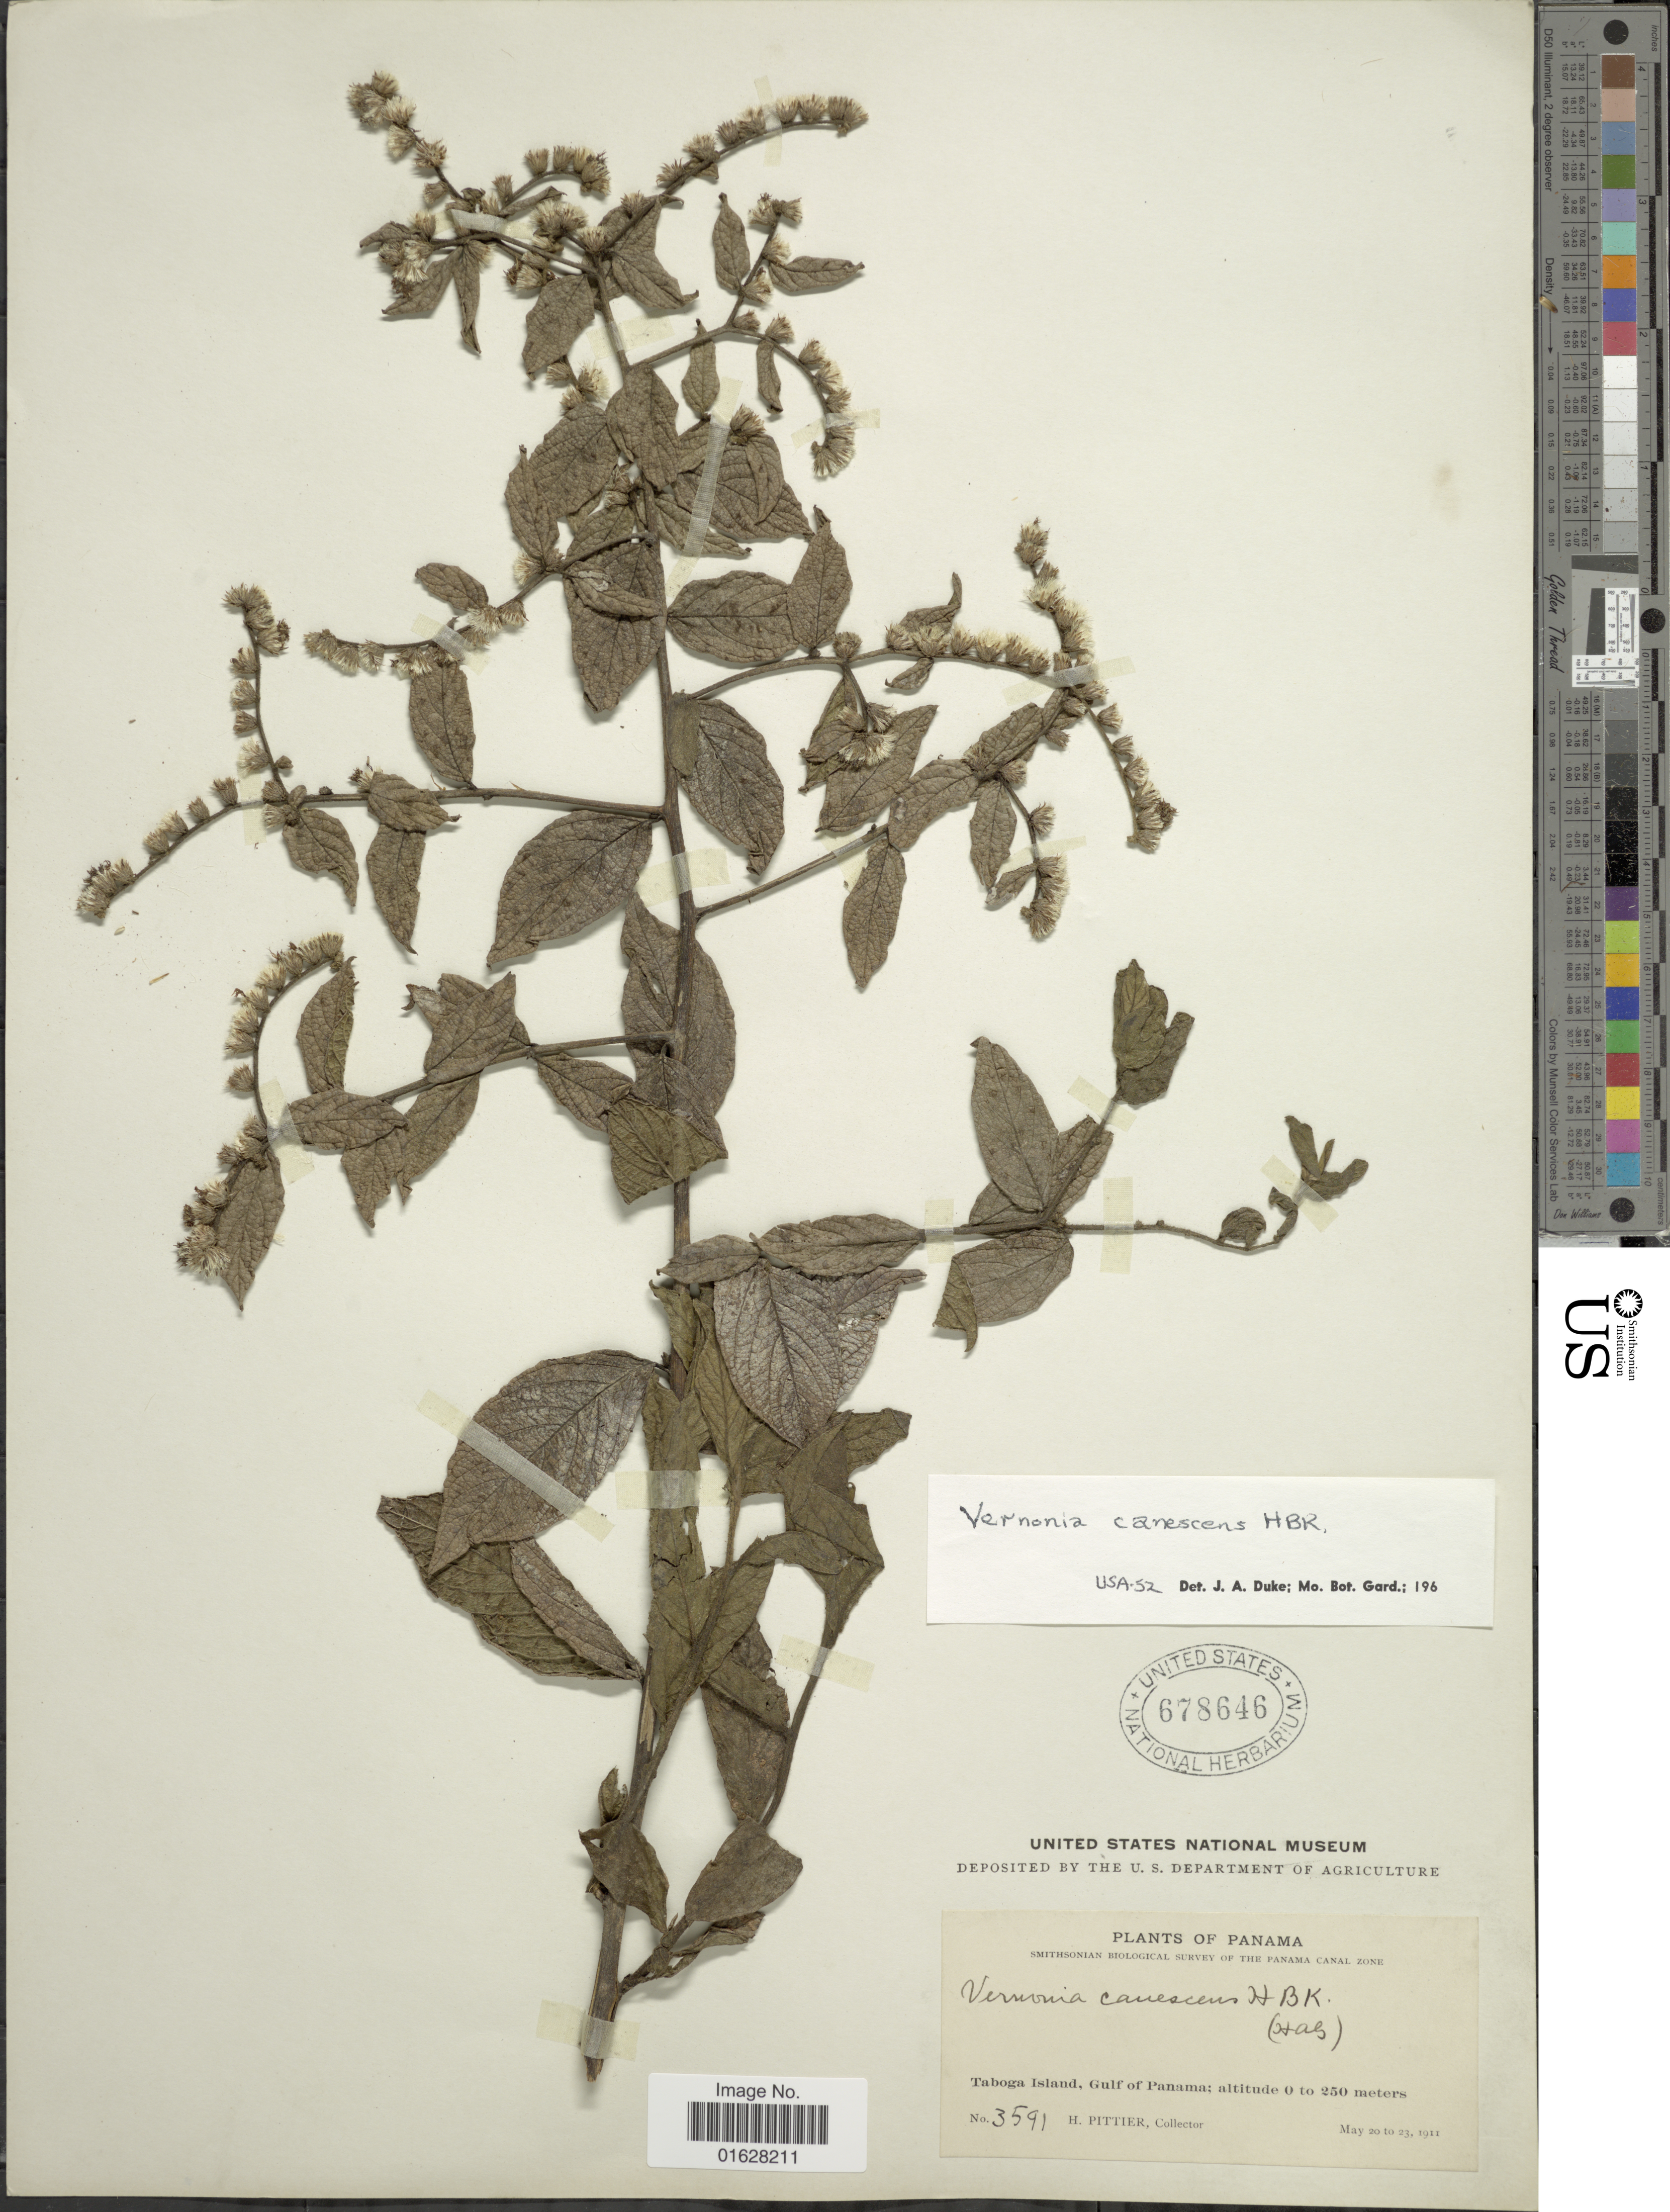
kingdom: Plantae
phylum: Tracheophyta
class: Magnoliopsida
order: Asterales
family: Asteraceae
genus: Lepidaploa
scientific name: Lepidaploa canescens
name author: (Kunth) H. Rob.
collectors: H. F. Pittier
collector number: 3591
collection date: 1911-05-20/1911-05-23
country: Panama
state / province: Panamá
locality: Taboga Island, Gulf of Panama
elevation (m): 0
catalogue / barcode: US 678646